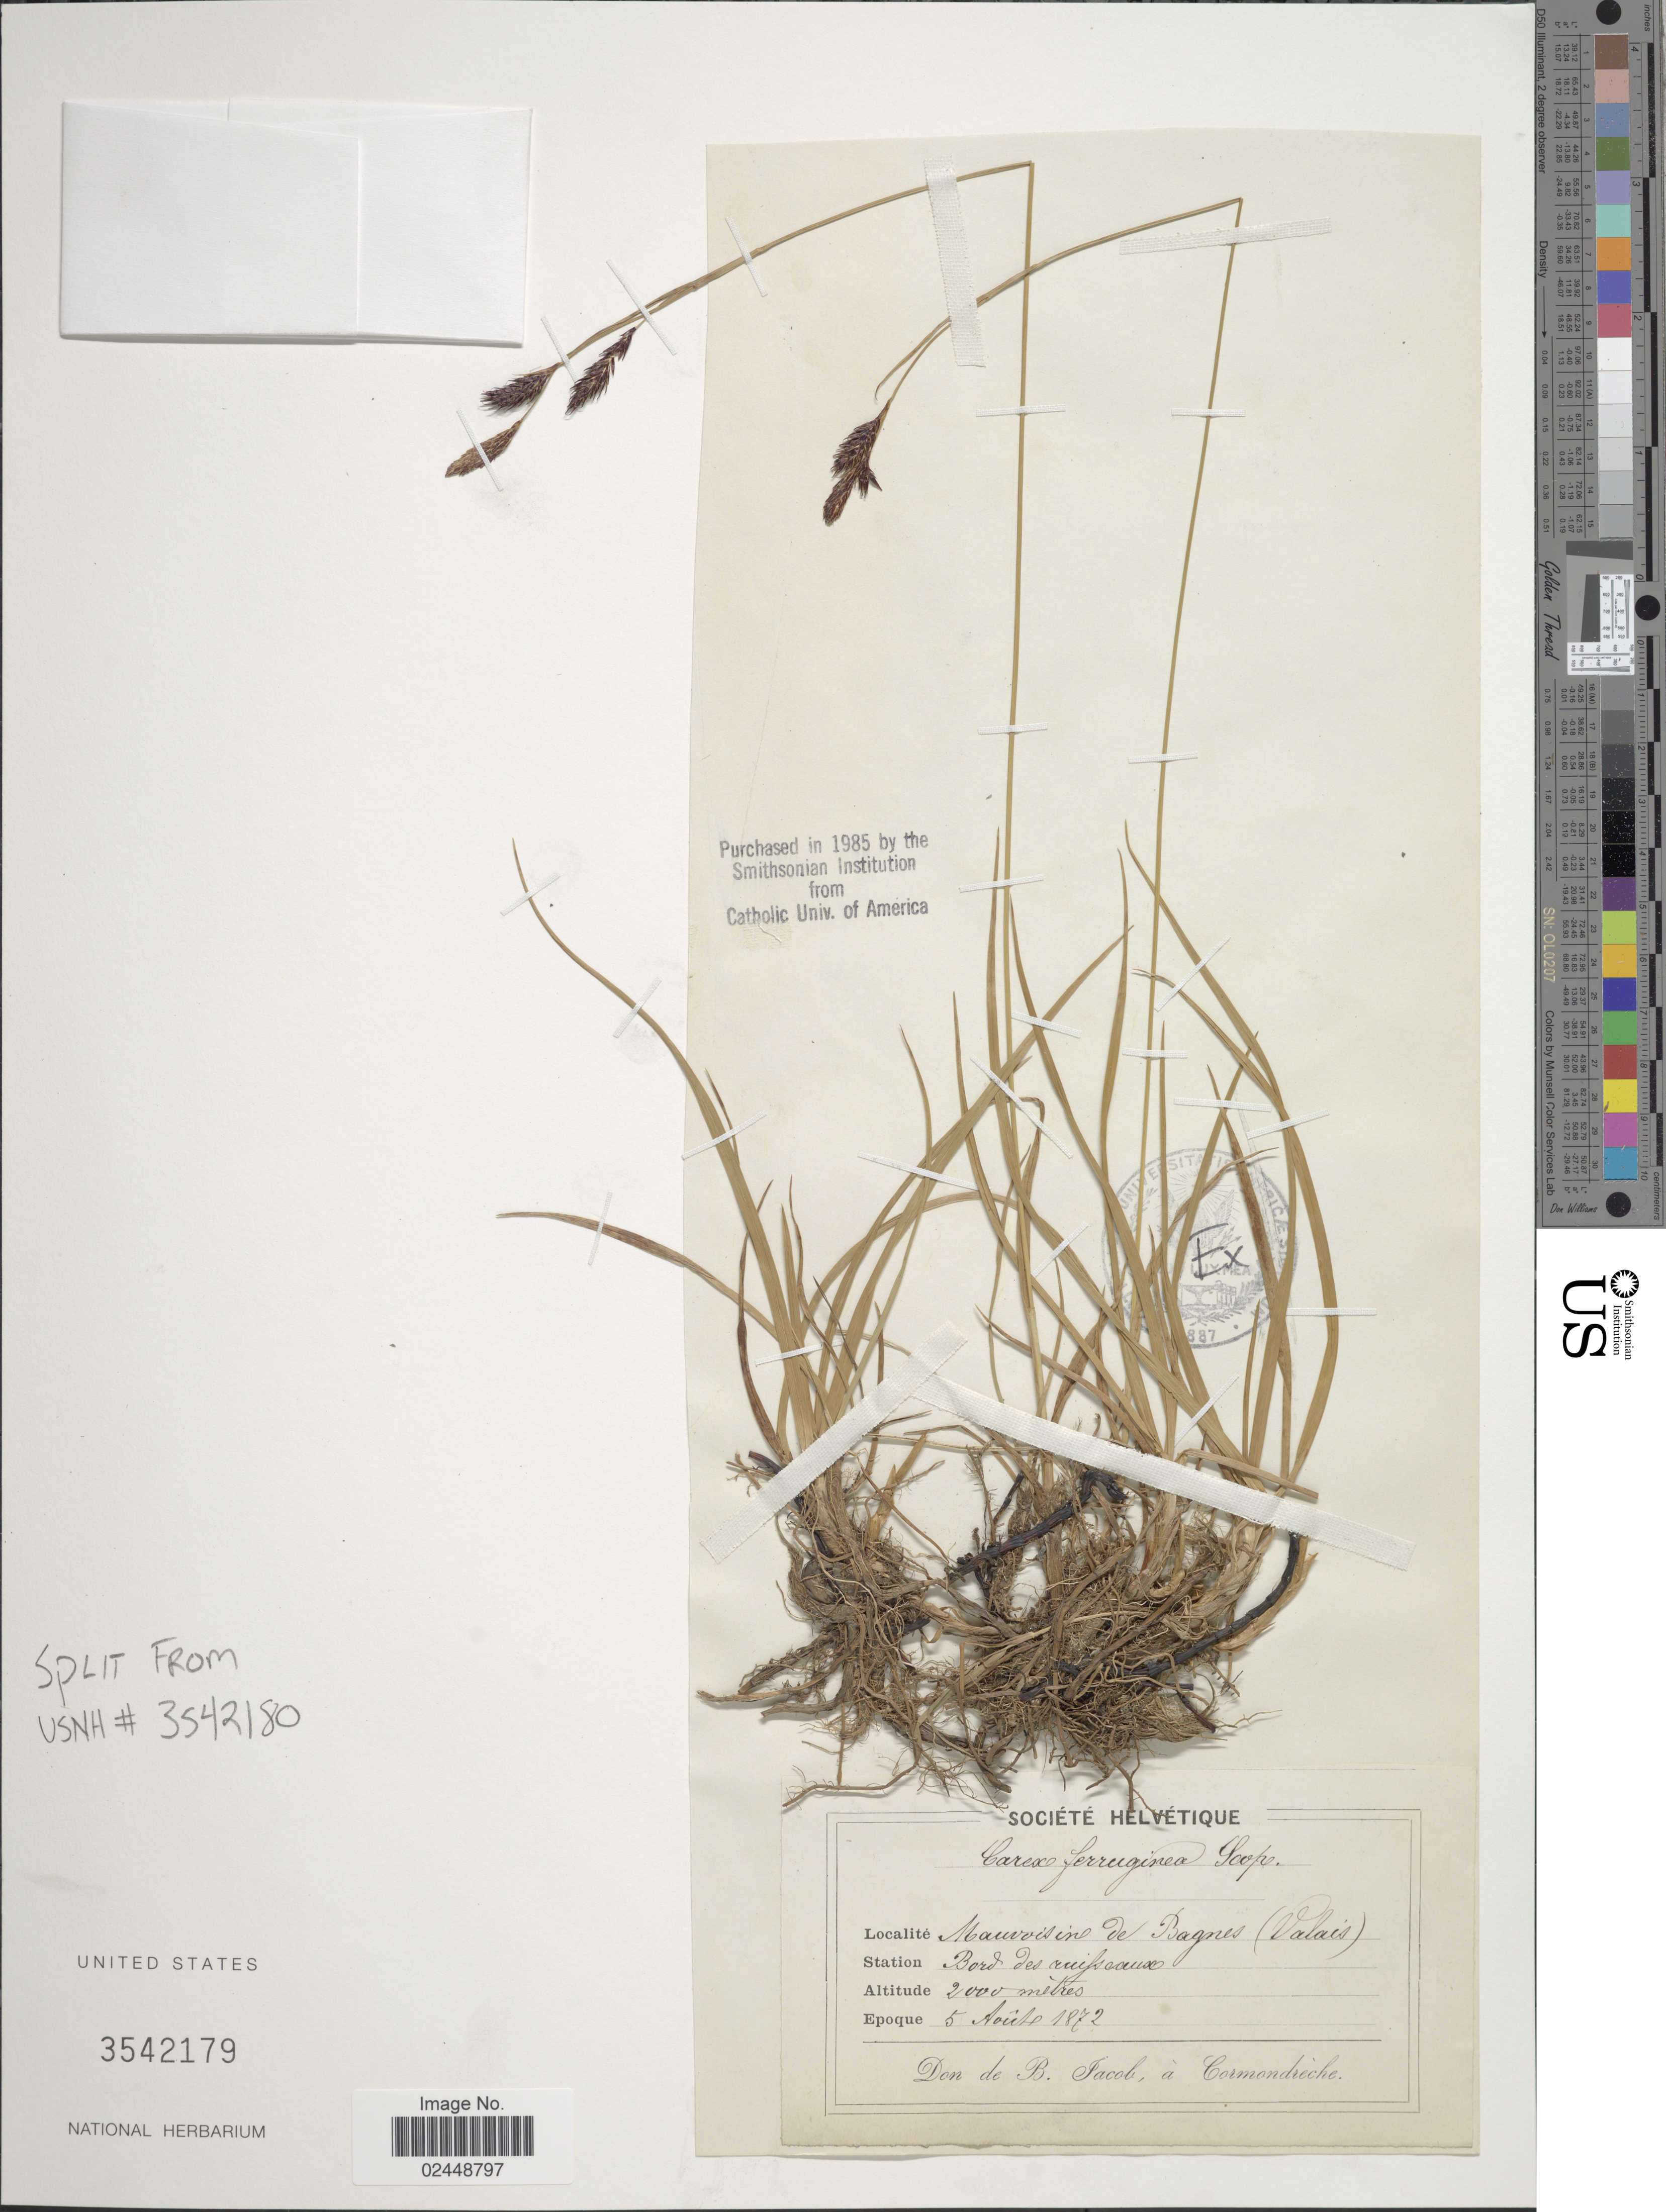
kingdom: Plantae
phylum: Tracheophyta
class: Liliopsida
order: Poales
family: Cyperaceae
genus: Carex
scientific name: Carex ferruginea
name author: Scop.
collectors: Jacob, B.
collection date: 1872-08-05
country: Switzerland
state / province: Valais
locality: Mauvoisin de Bagnes (Valais).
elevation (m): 2000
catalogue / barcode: US 3542179